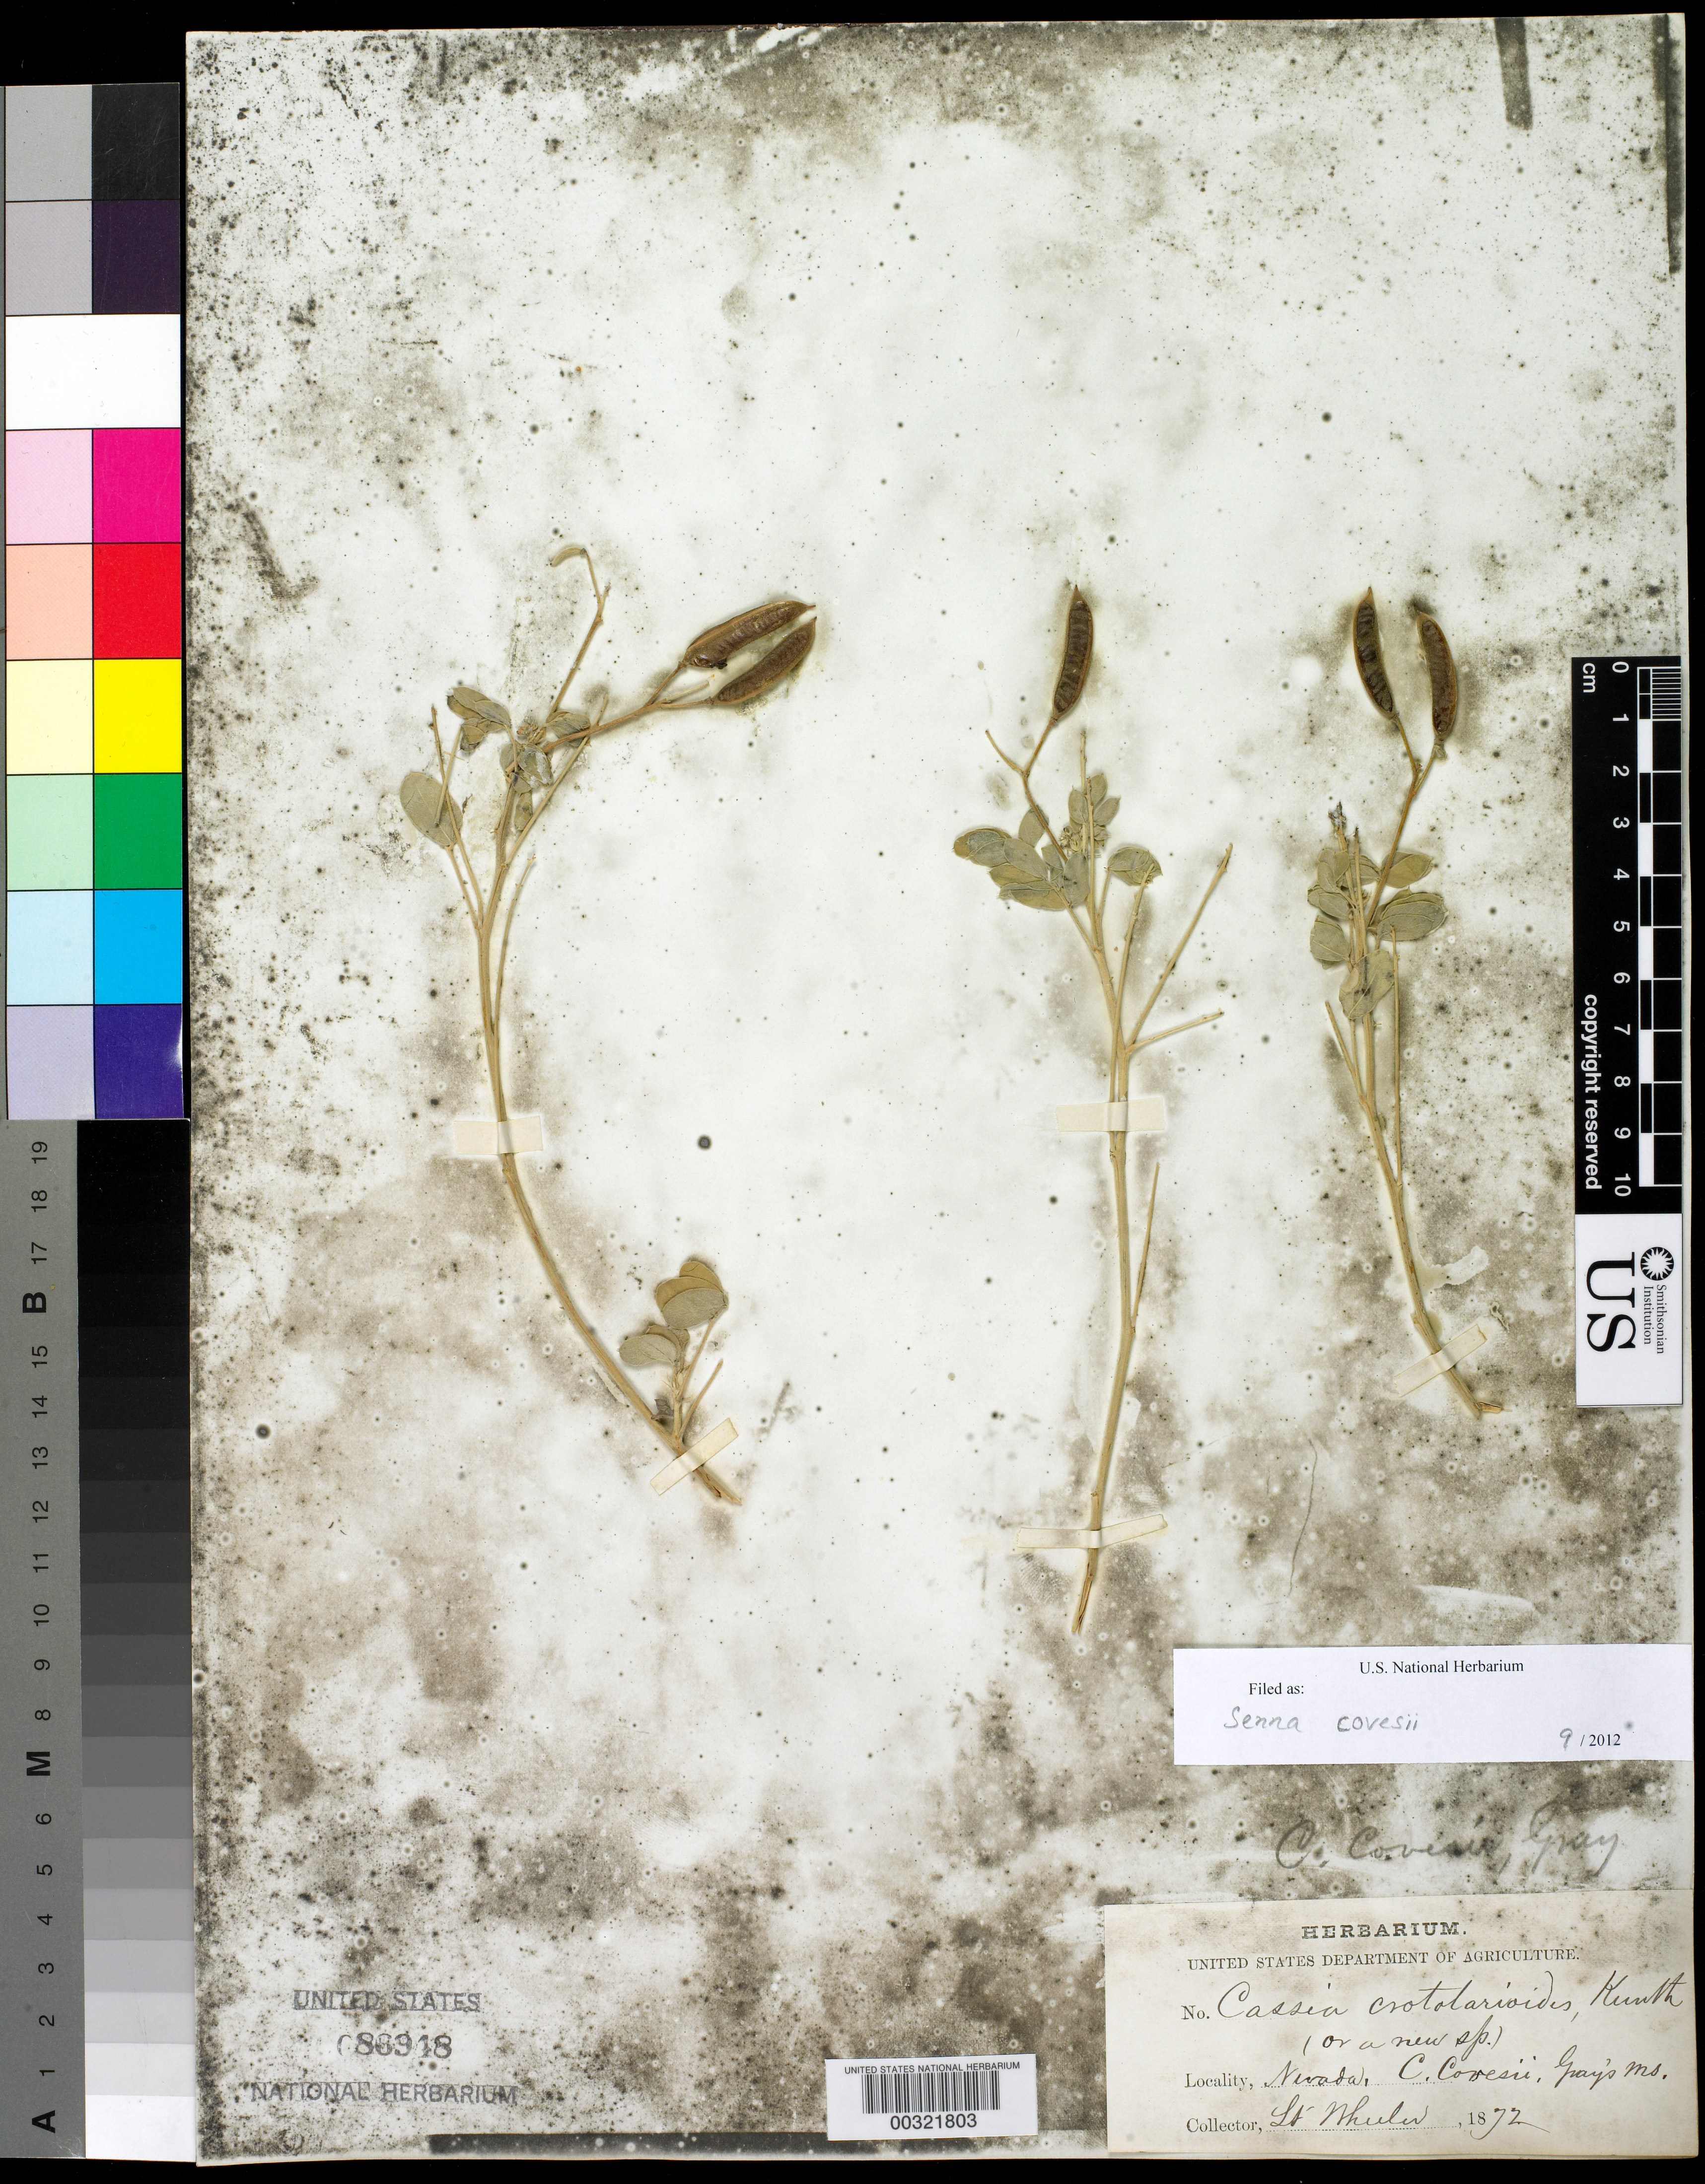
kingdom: Plantae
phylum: Tracheophyta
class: Magnoliopsida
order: Fabales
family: Fabaceae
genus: Senna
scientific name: Senna covesii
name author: (A. Gray) H.S. Irwin & Barneby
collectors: -- Wheeler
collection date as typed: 1872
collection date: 1872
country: United States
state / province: Nevada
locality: Gray's mts.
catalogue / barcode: US 86948